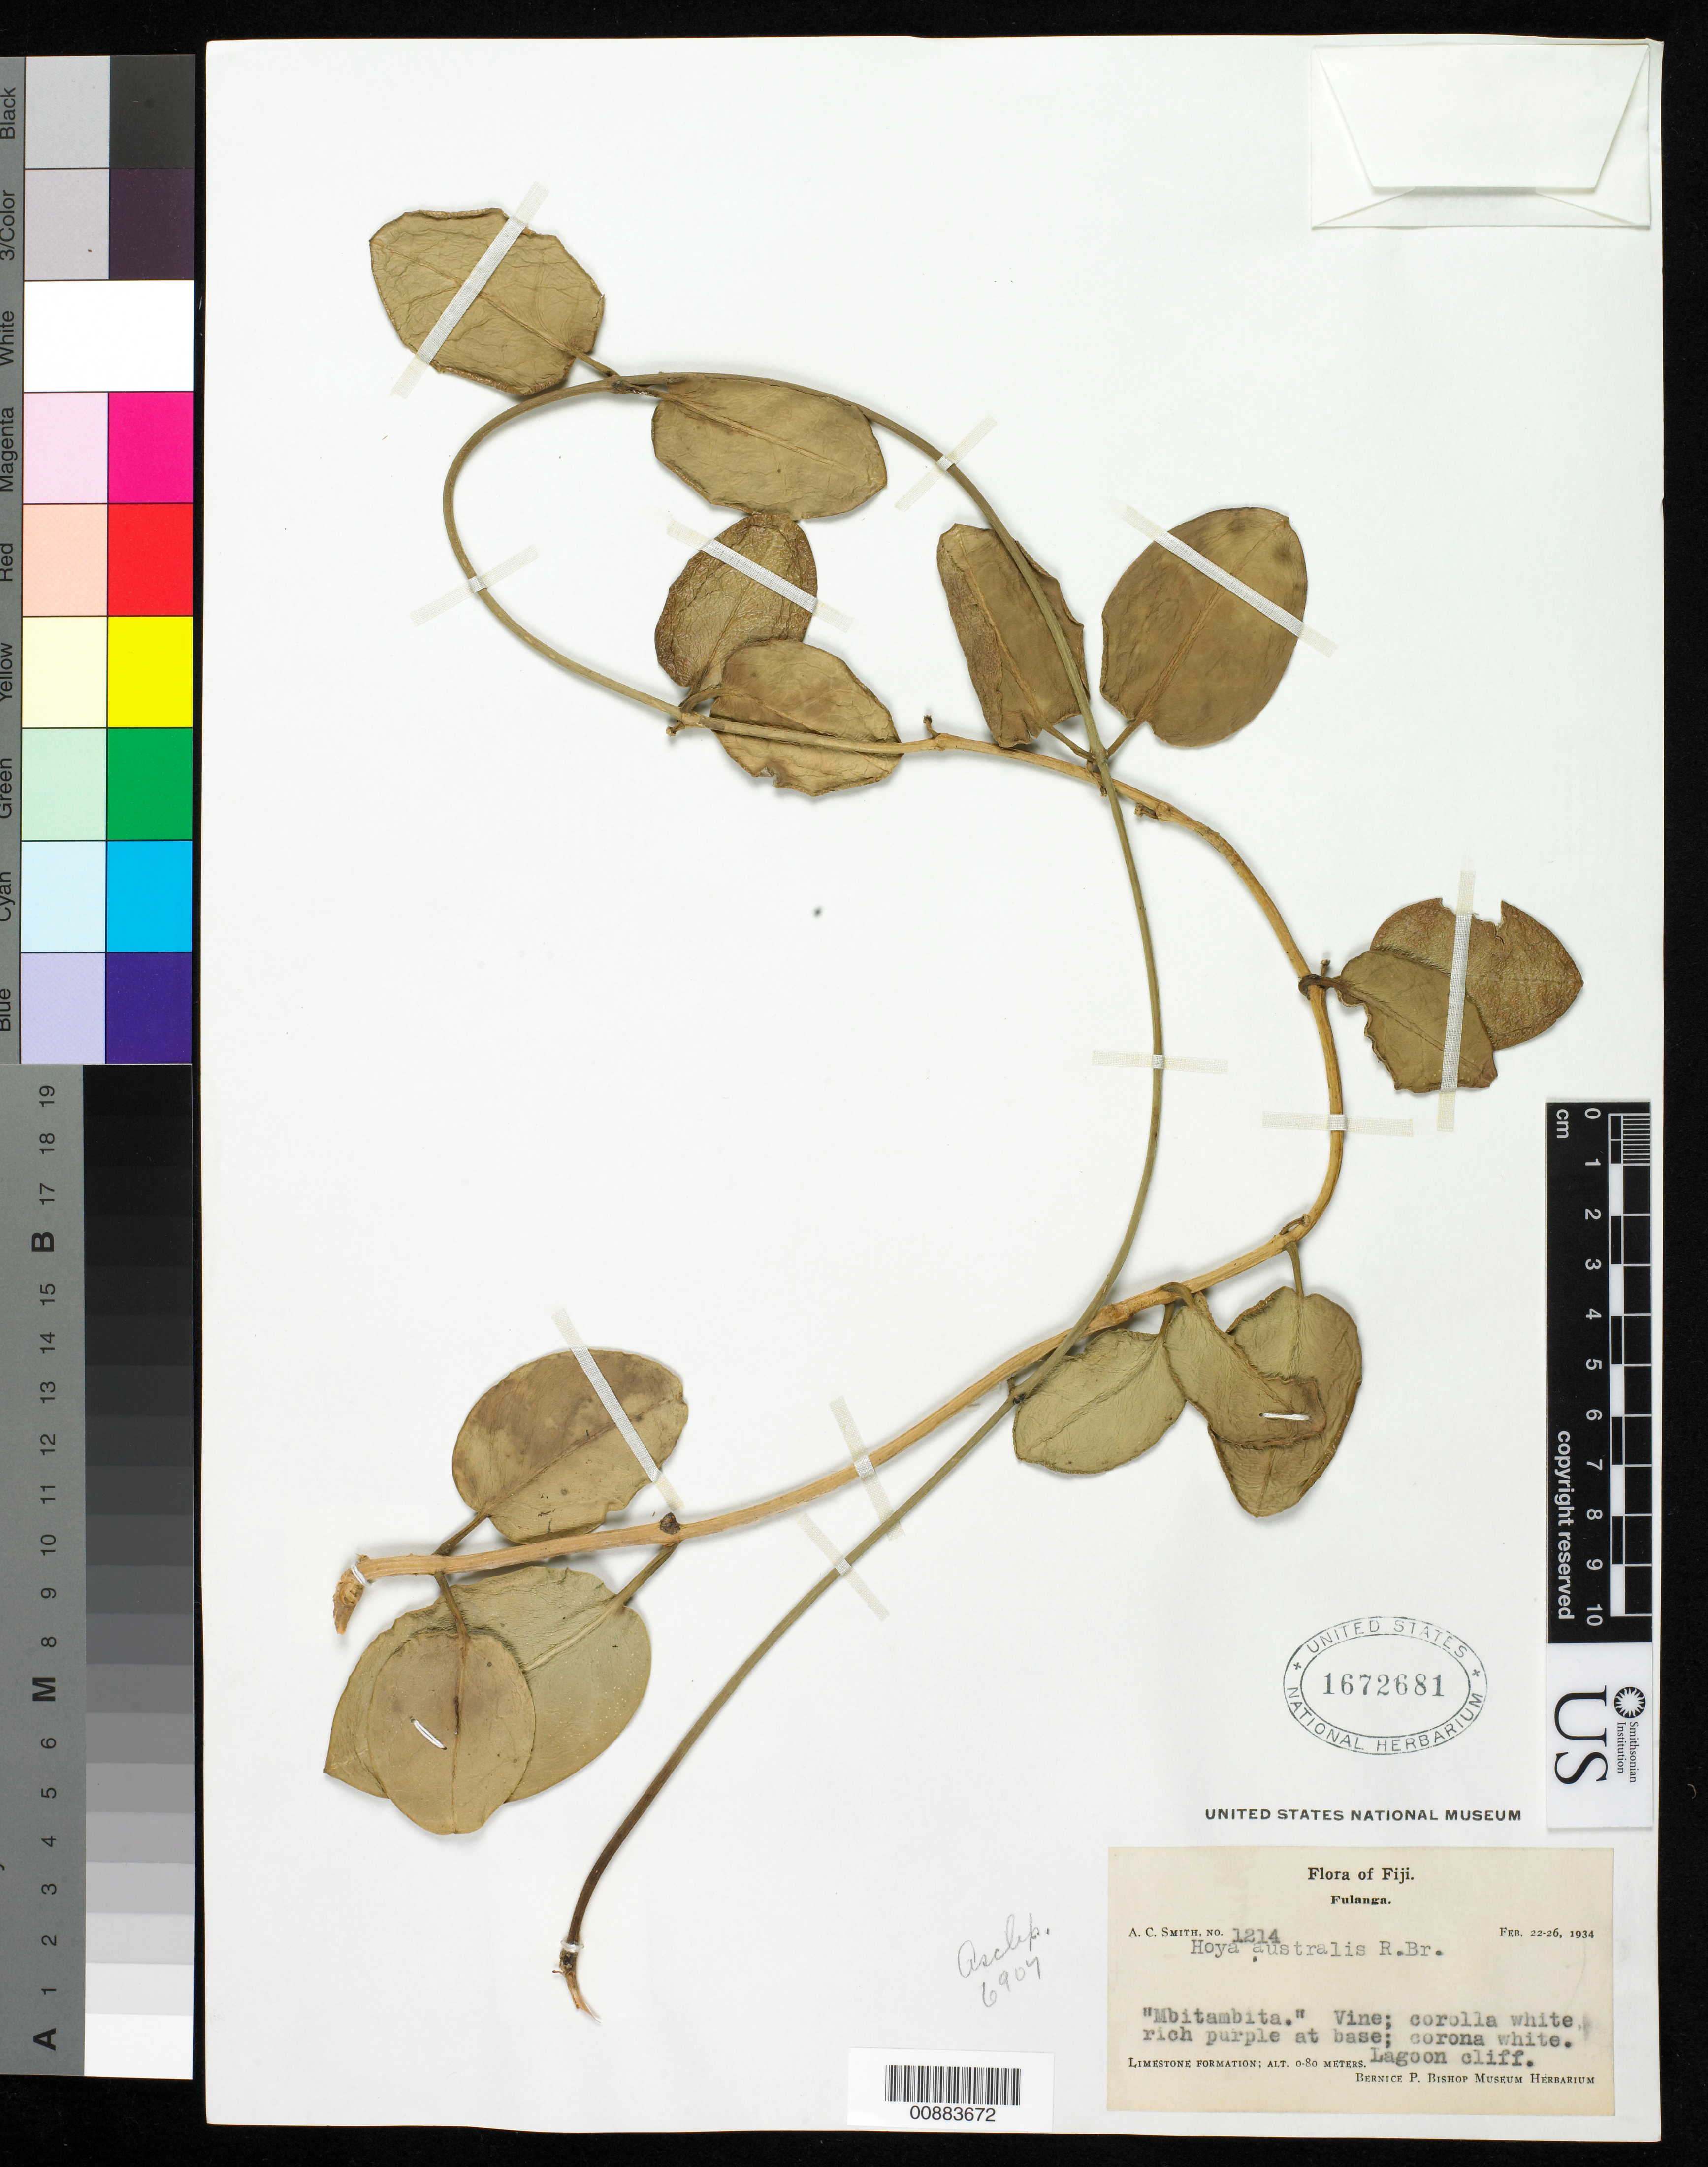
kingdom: Plantae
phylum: Tracheophyta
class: Magnoliopsida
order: Gentianales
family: Apocynaceae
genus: Hoya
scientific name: Hoya australis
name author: R. Br. ex J. Traill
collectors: C. A. Smith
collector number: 1214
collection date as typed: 22 Feb 1934 to 26 Feb 1934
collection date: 1934-02-22/1934-02-26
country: Fiji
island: Fulaga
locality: Fulanga (Fulaga); lagoon cliff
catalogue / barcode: US 1672681